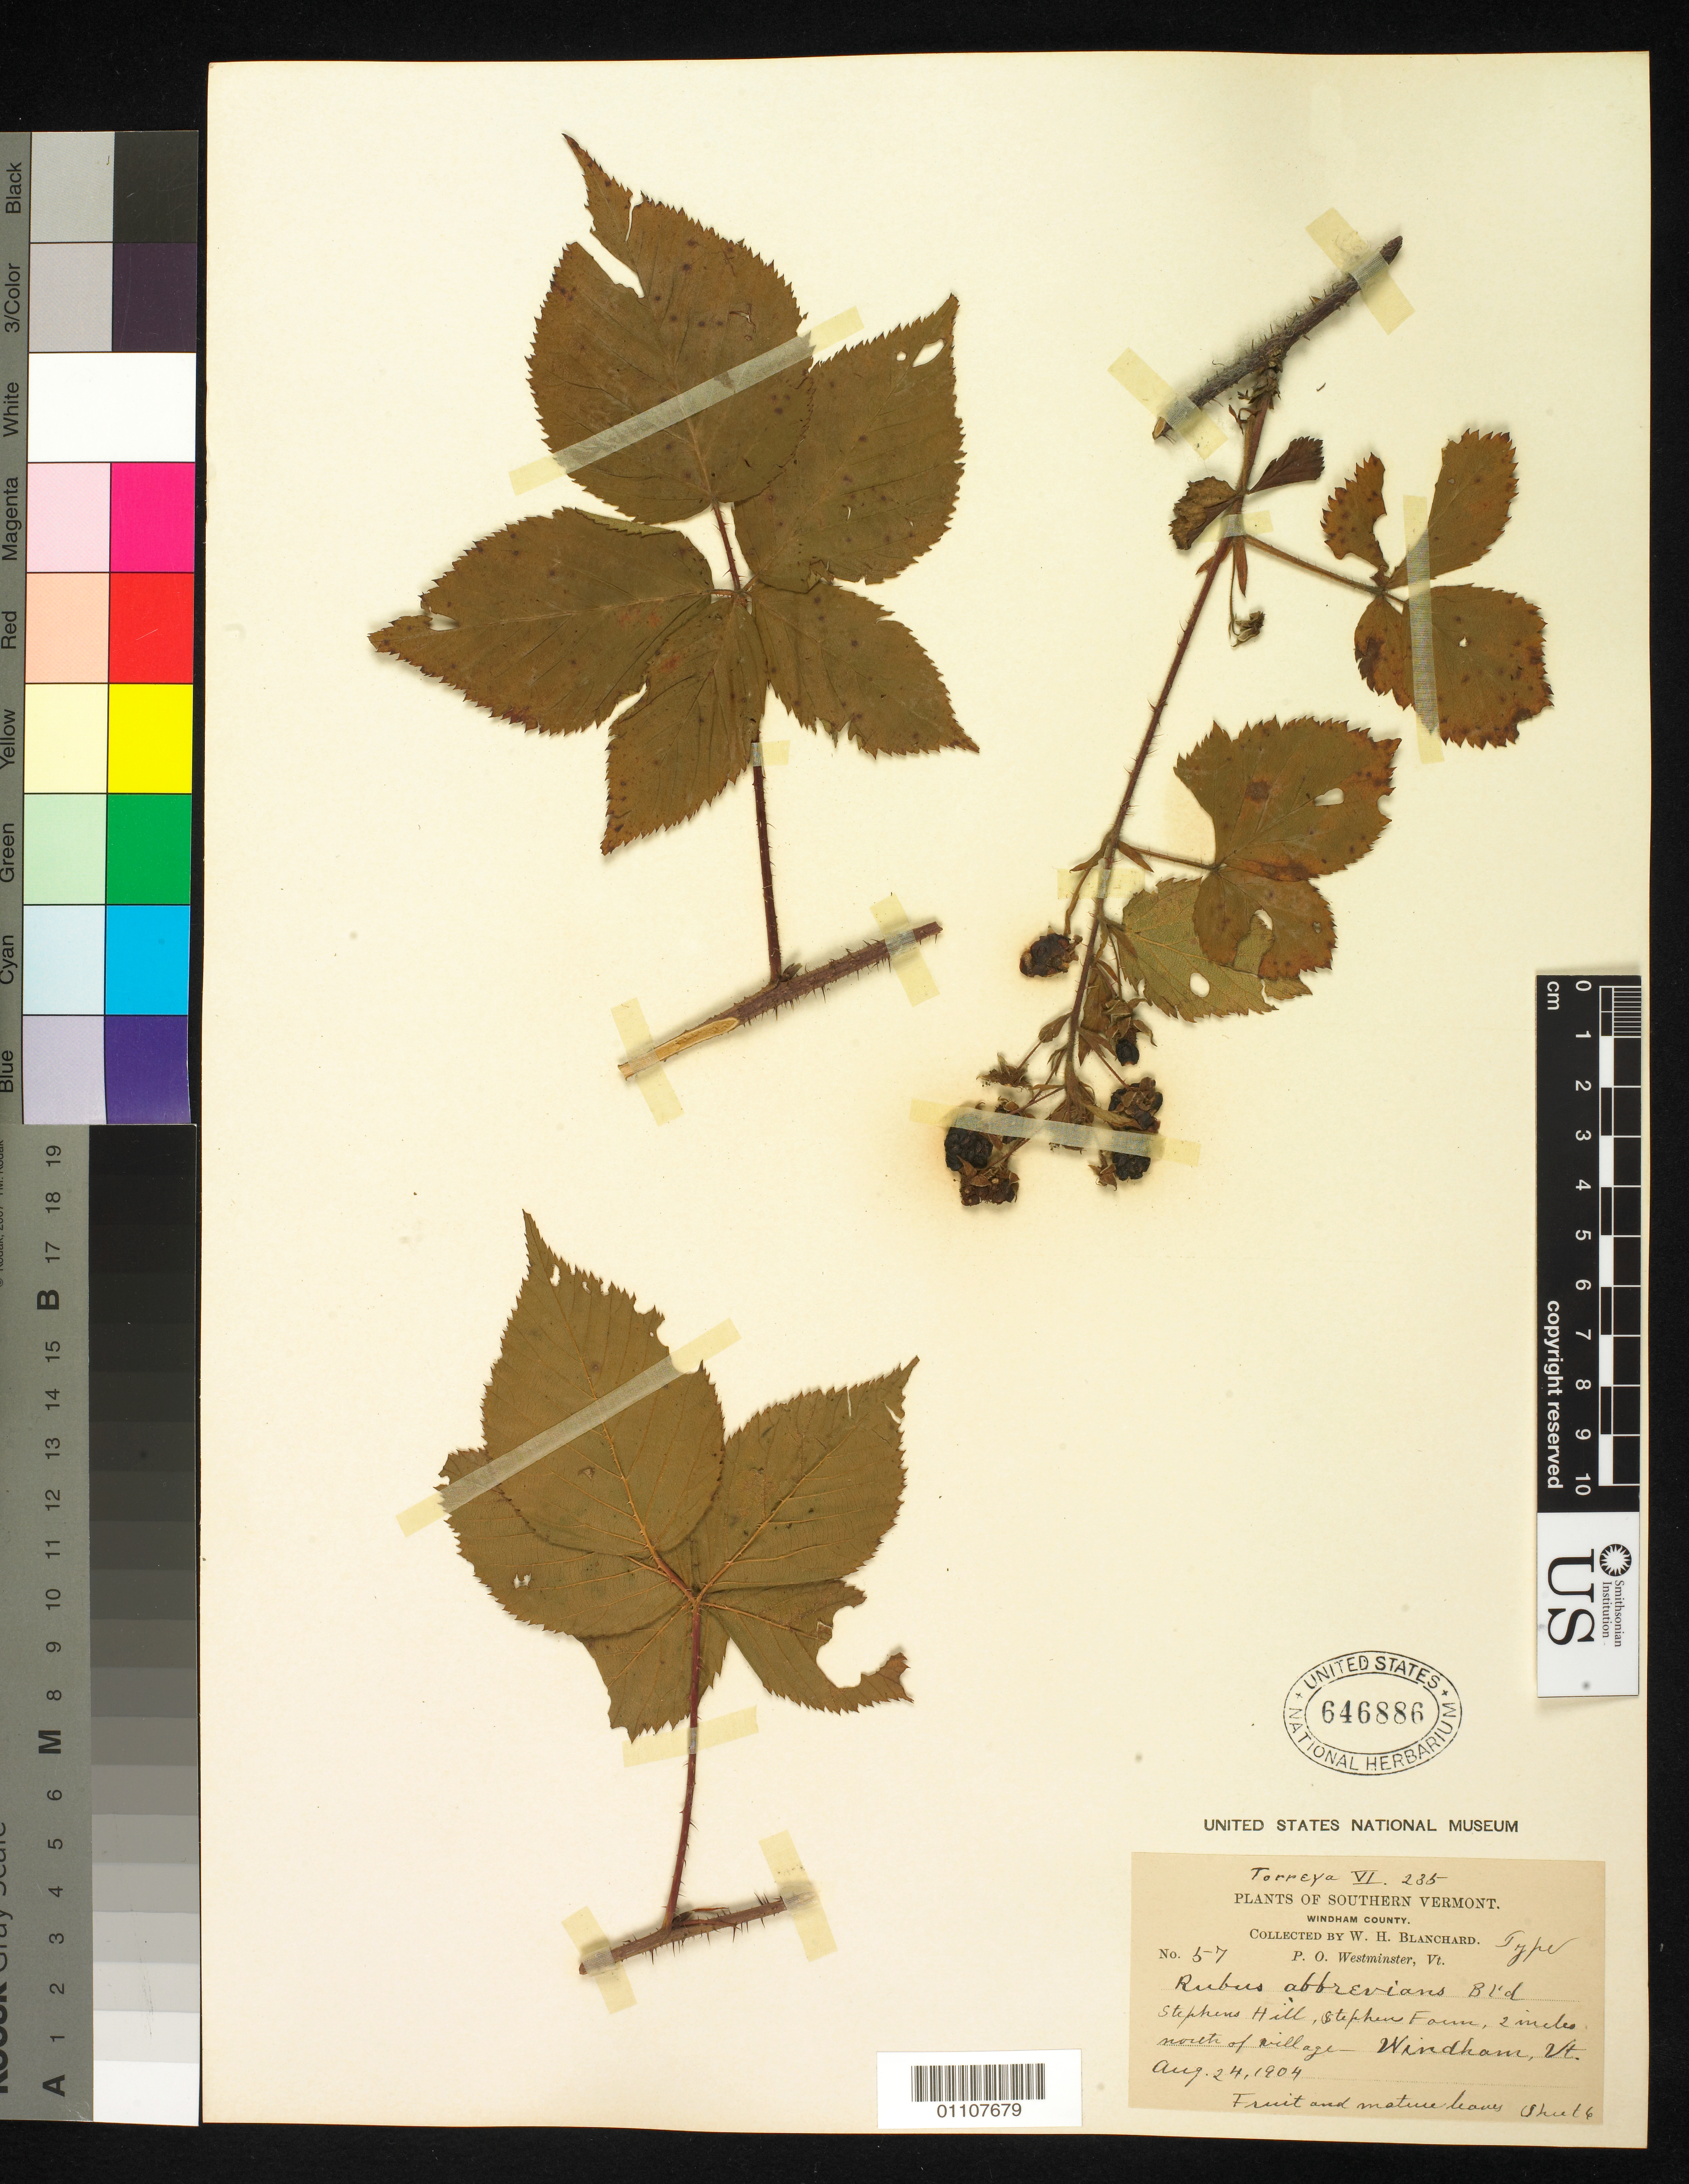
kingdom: Plantae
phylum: Tracheophyta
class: Magnoliopsida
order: Rosales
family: Rosaceae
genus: Rubus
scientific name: Rubus abbrevians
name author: Blanch.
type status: Syntype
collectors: W. H. Blanchard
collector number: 57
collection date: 1904-08-24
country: United States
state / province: Vermont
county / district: Windham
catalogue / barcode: US 646886